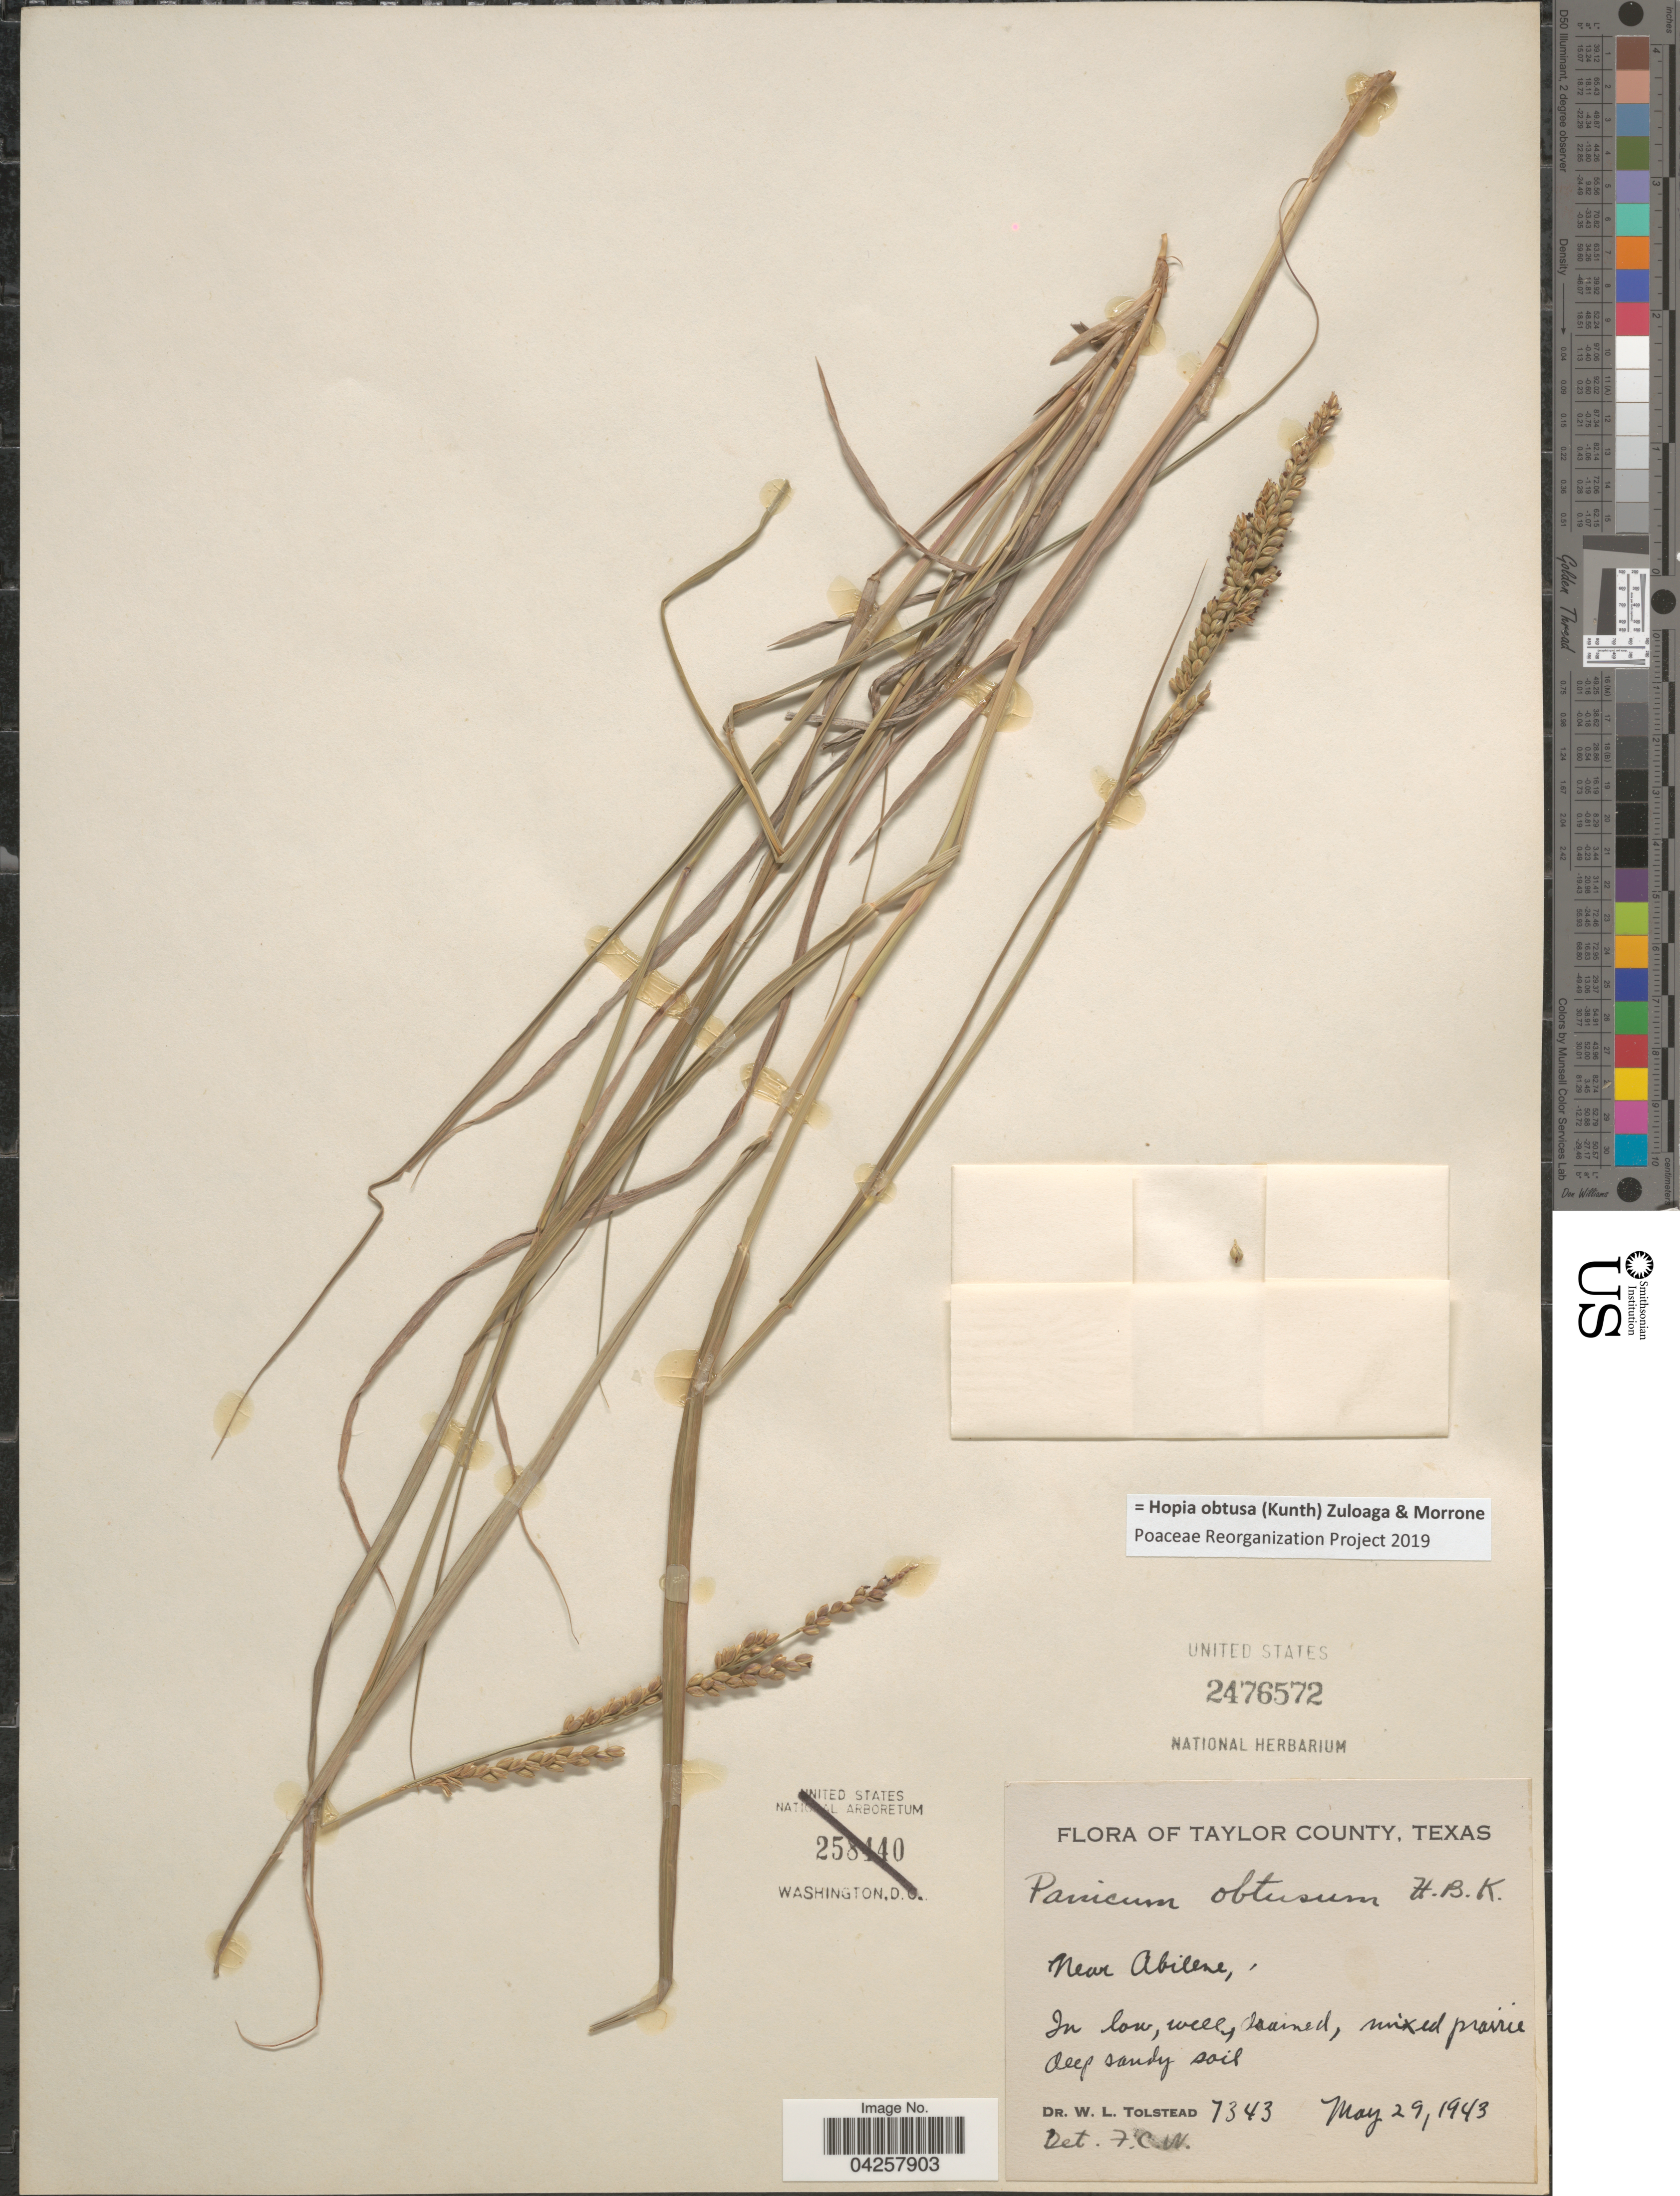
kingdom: Plantae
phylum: Tracheophyta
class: Liliopsida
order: Poales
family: Poaceae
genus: Hopia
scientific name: Hopia obtusa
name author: (Kunth) Zuloaga & Morrone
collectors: W. Tolstead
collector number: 7343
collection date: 1943-05-29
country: United States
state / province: Texas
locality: Taylor County. Near Abilene.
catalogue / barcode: US 2476572